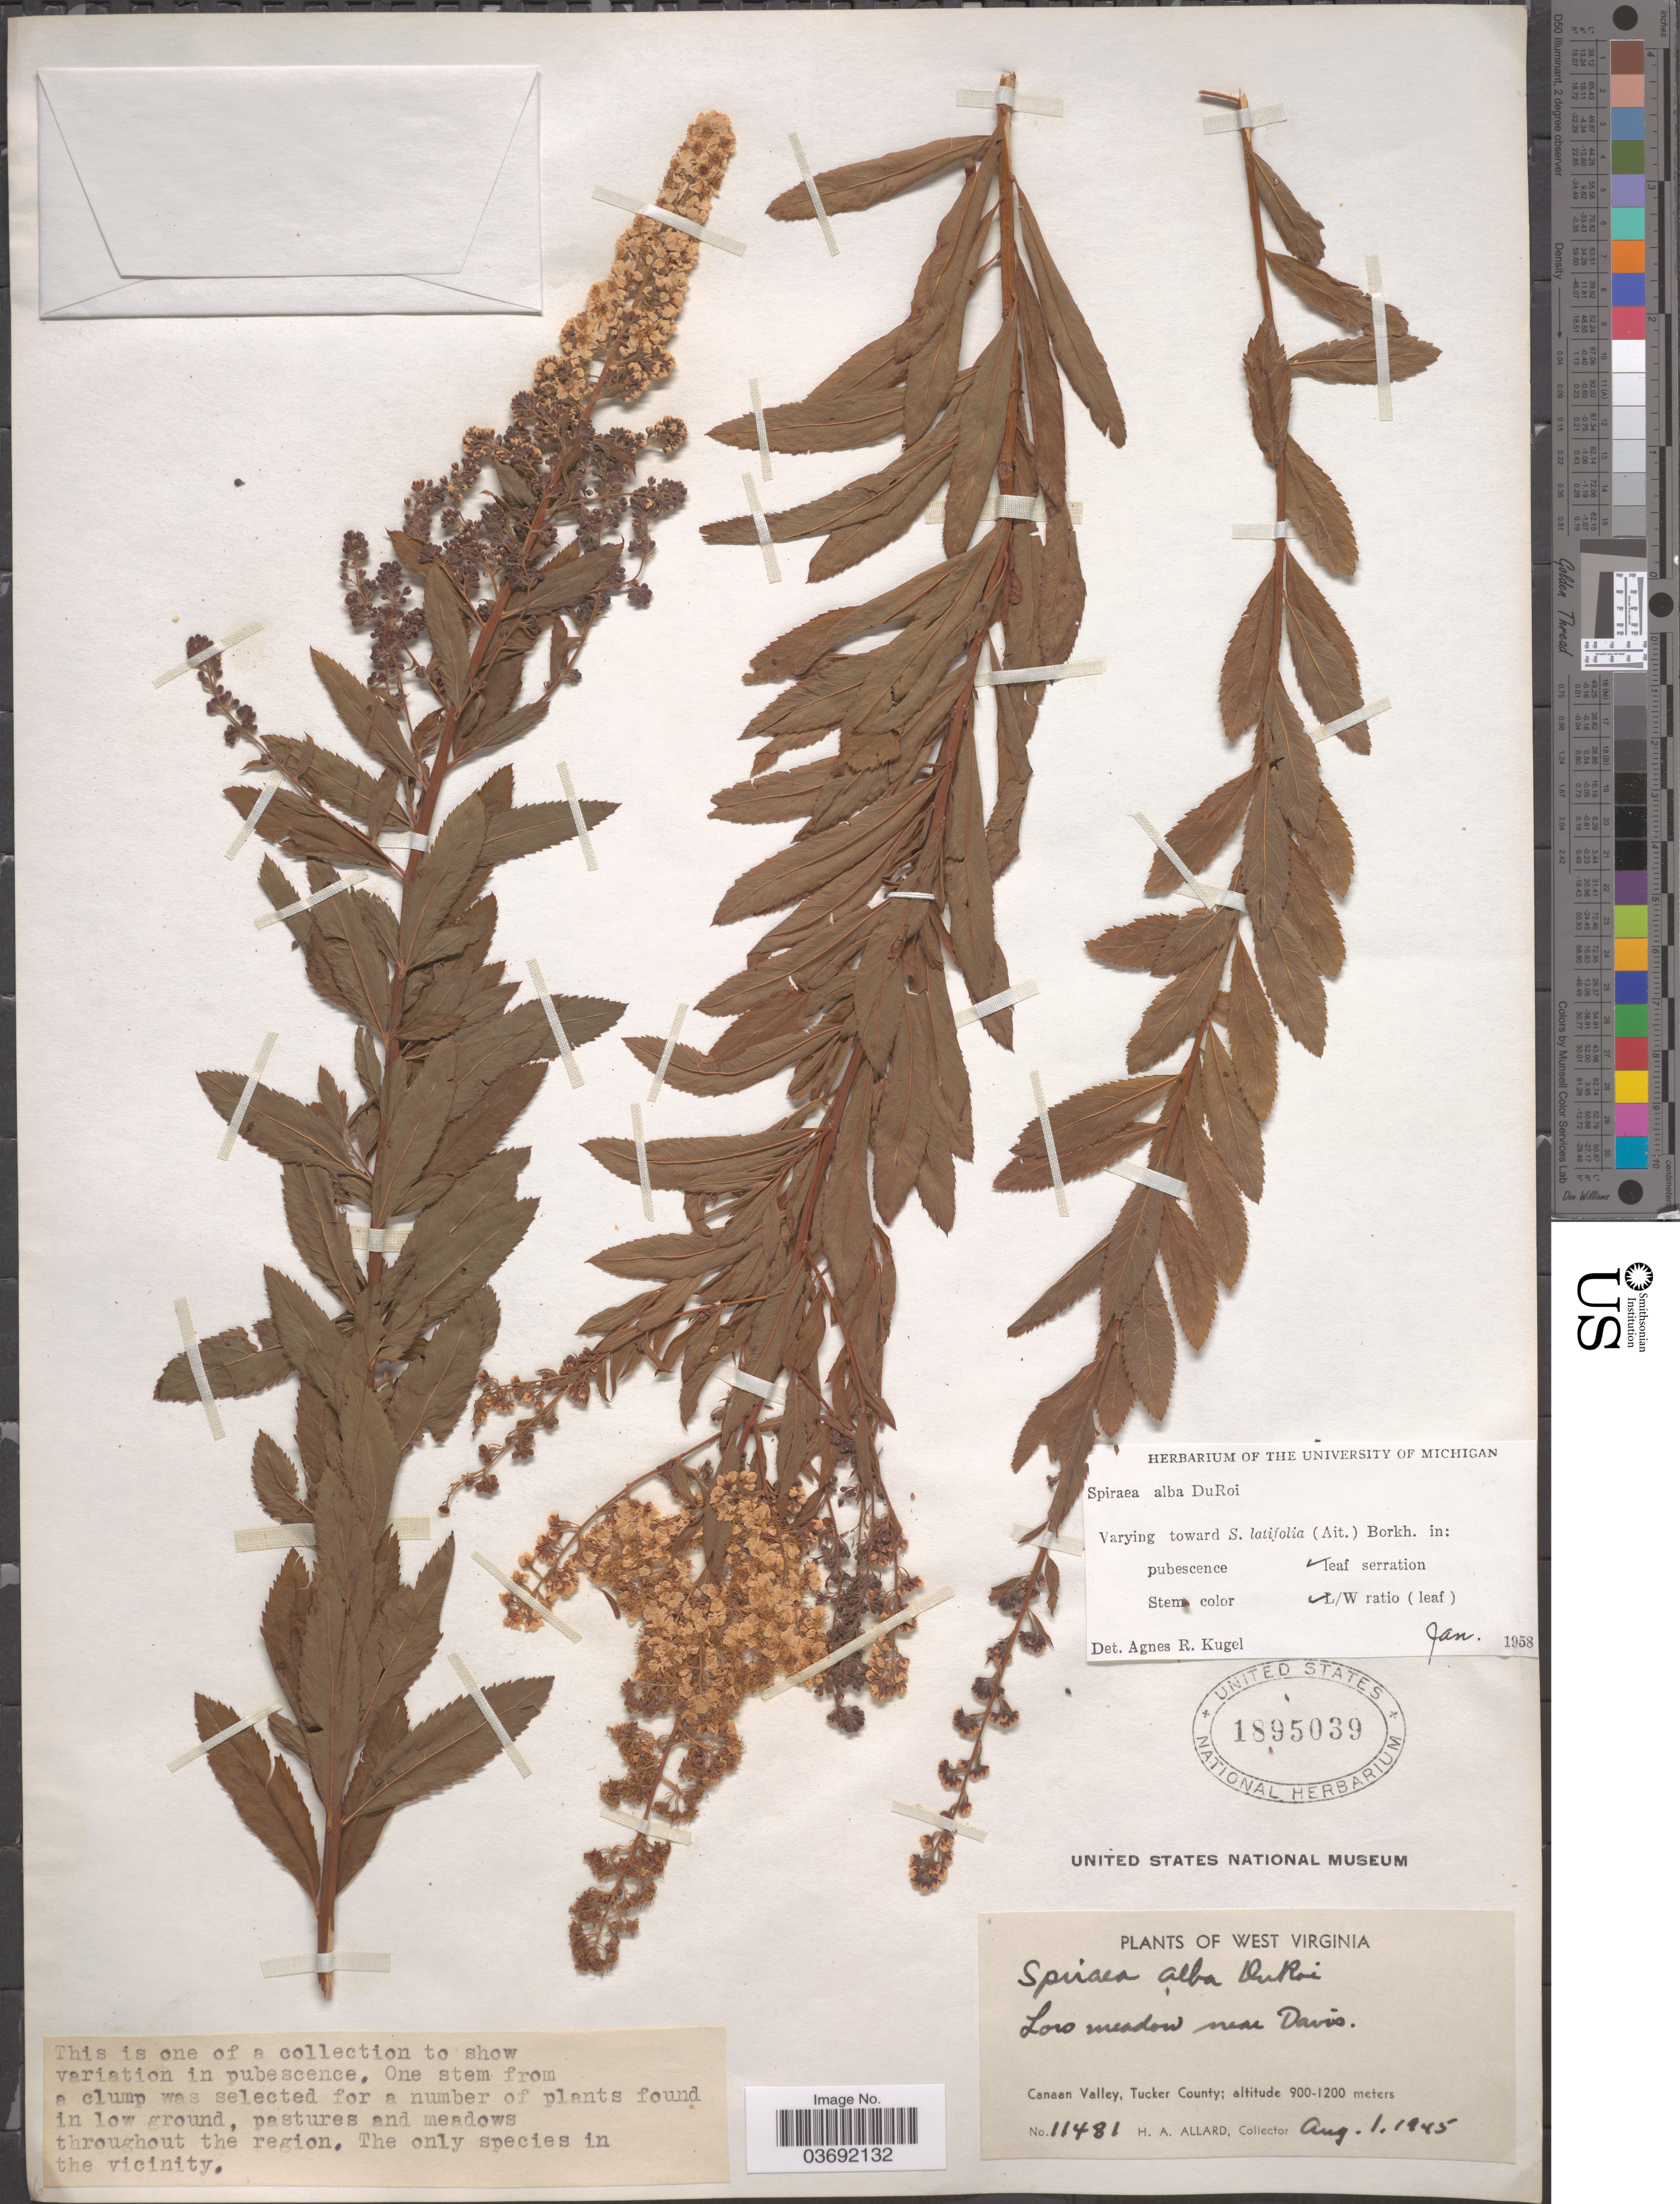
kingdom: Plantae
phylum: Tracheophyta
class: Magnoliopsida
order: Rosales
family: Rosaceae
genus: Spiraea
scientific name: Spiraea alba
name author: Du Roi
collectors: H. A. Allard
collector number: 11481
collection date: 1945-08-01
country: United States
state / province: West Virginia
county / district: Tucker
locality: Low meadow near Davis. Canaan Valley, Tucker County.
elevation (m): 900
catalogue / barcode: US 1895039